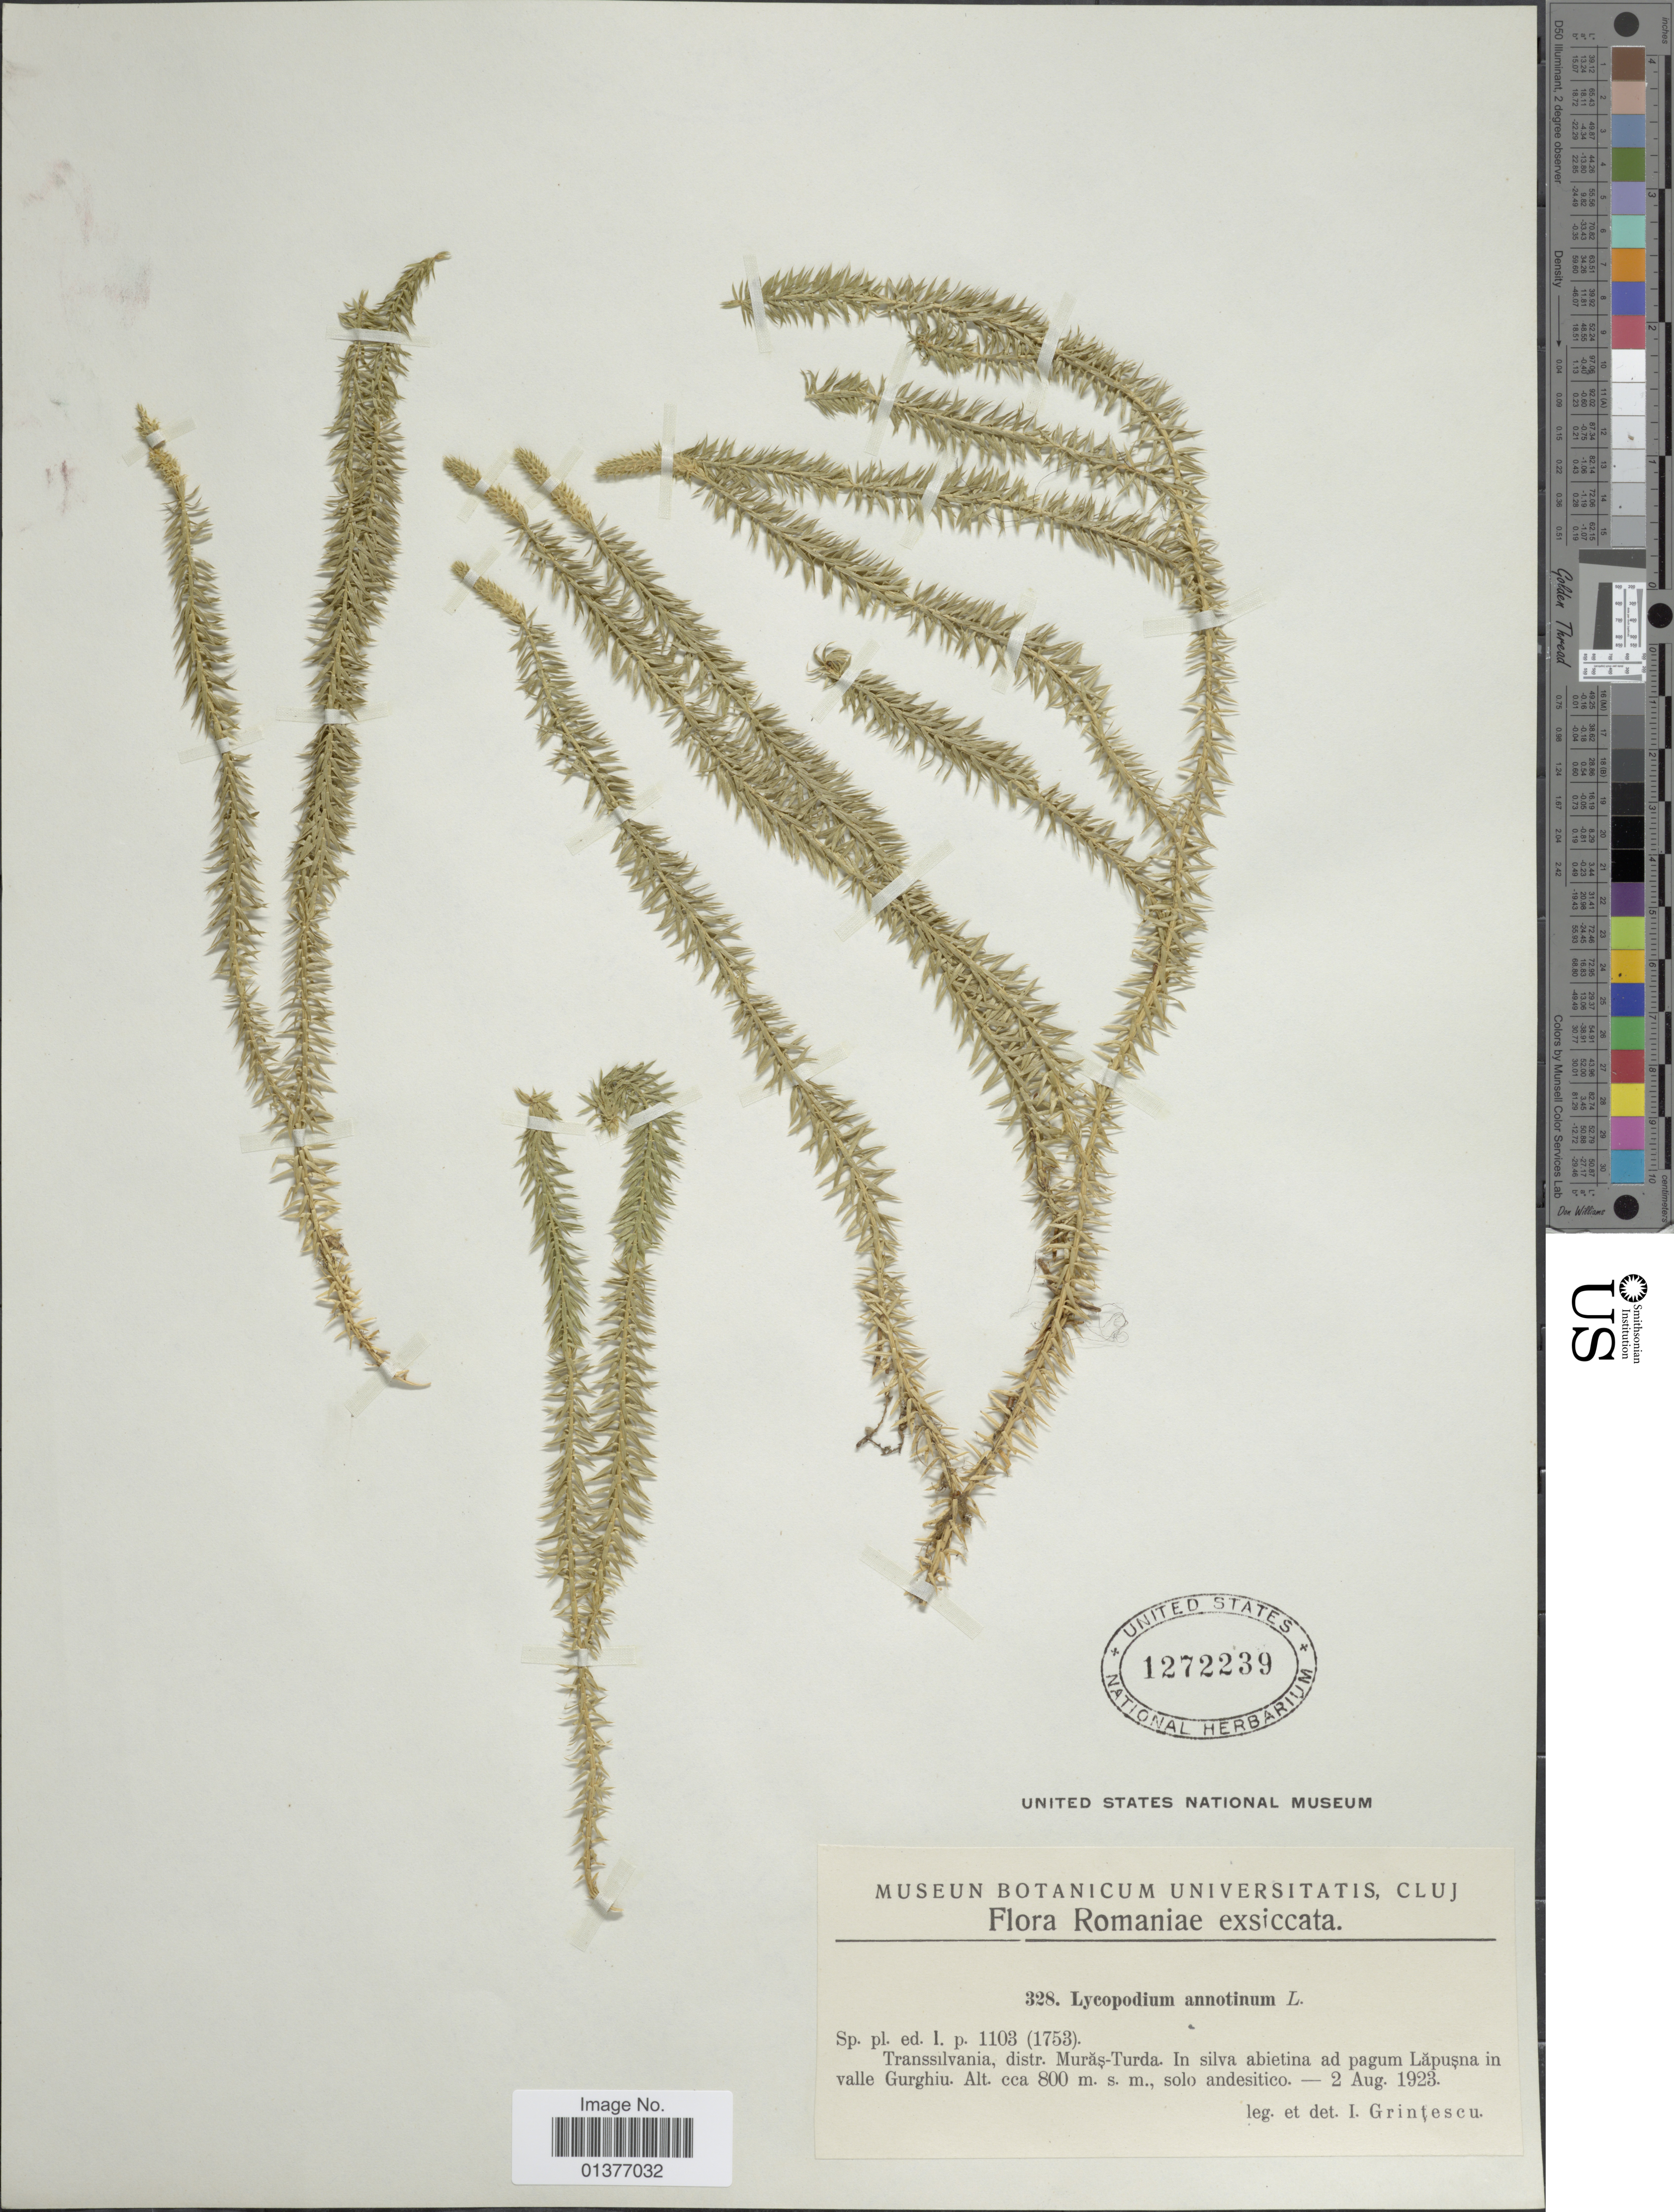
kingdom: Plantae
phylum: Tracheophyta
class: Lycopodiopsida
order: Lycopodiales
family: Lycopodiaceae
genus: Spinulum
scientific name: Spinulum annotinum subsp. annotinum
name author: (L.) A. Haines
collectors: J. Grintescu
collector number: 328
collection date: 1923-08-02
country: Romania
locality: Distr. Muras-Turda, in silva abietina ad pagum Lapsuna in valle Gurghui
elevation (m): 800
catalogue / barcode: US 1272239